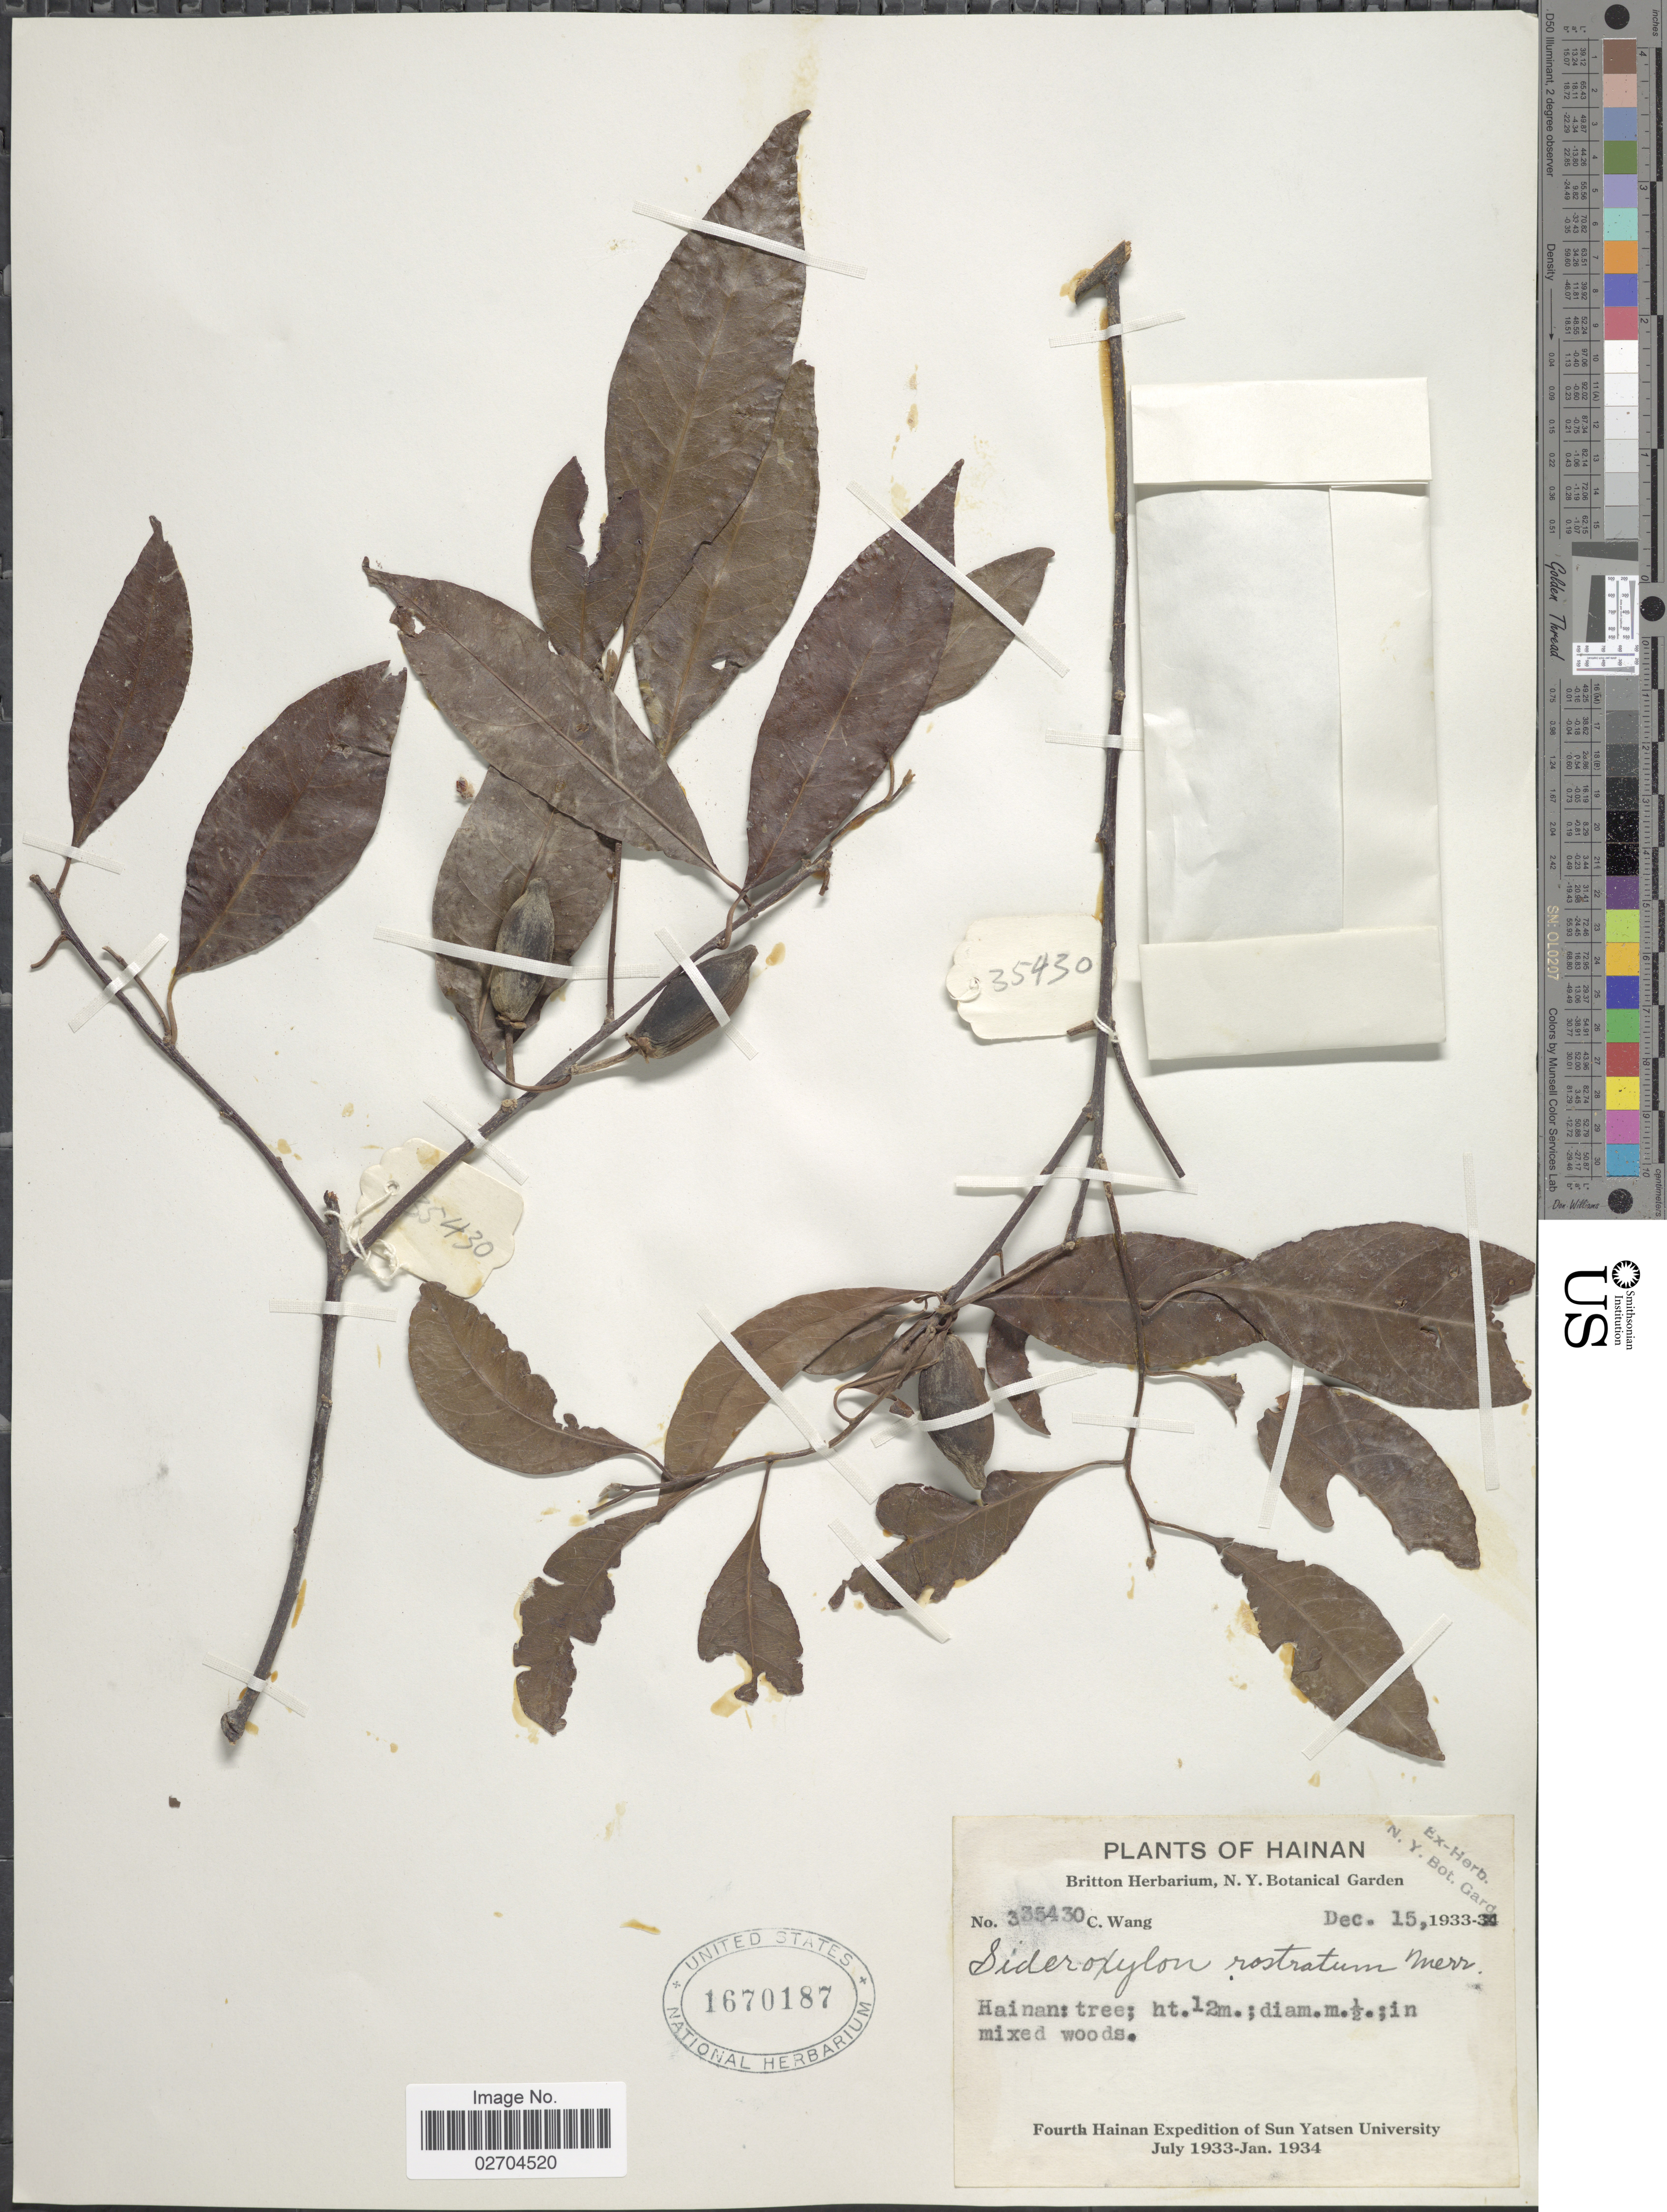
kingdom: Plantae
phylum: Tracheophyta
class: Magnoliopsida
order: Ericales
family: Sapotaceae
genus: Planchonella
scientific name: Planchonella rostrata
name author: (Merr.) H.J. Lam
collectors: C. Wang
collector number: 335430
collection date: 1933-12-15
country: China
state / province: Hainan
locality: Hainan.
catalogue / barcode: US 1670187